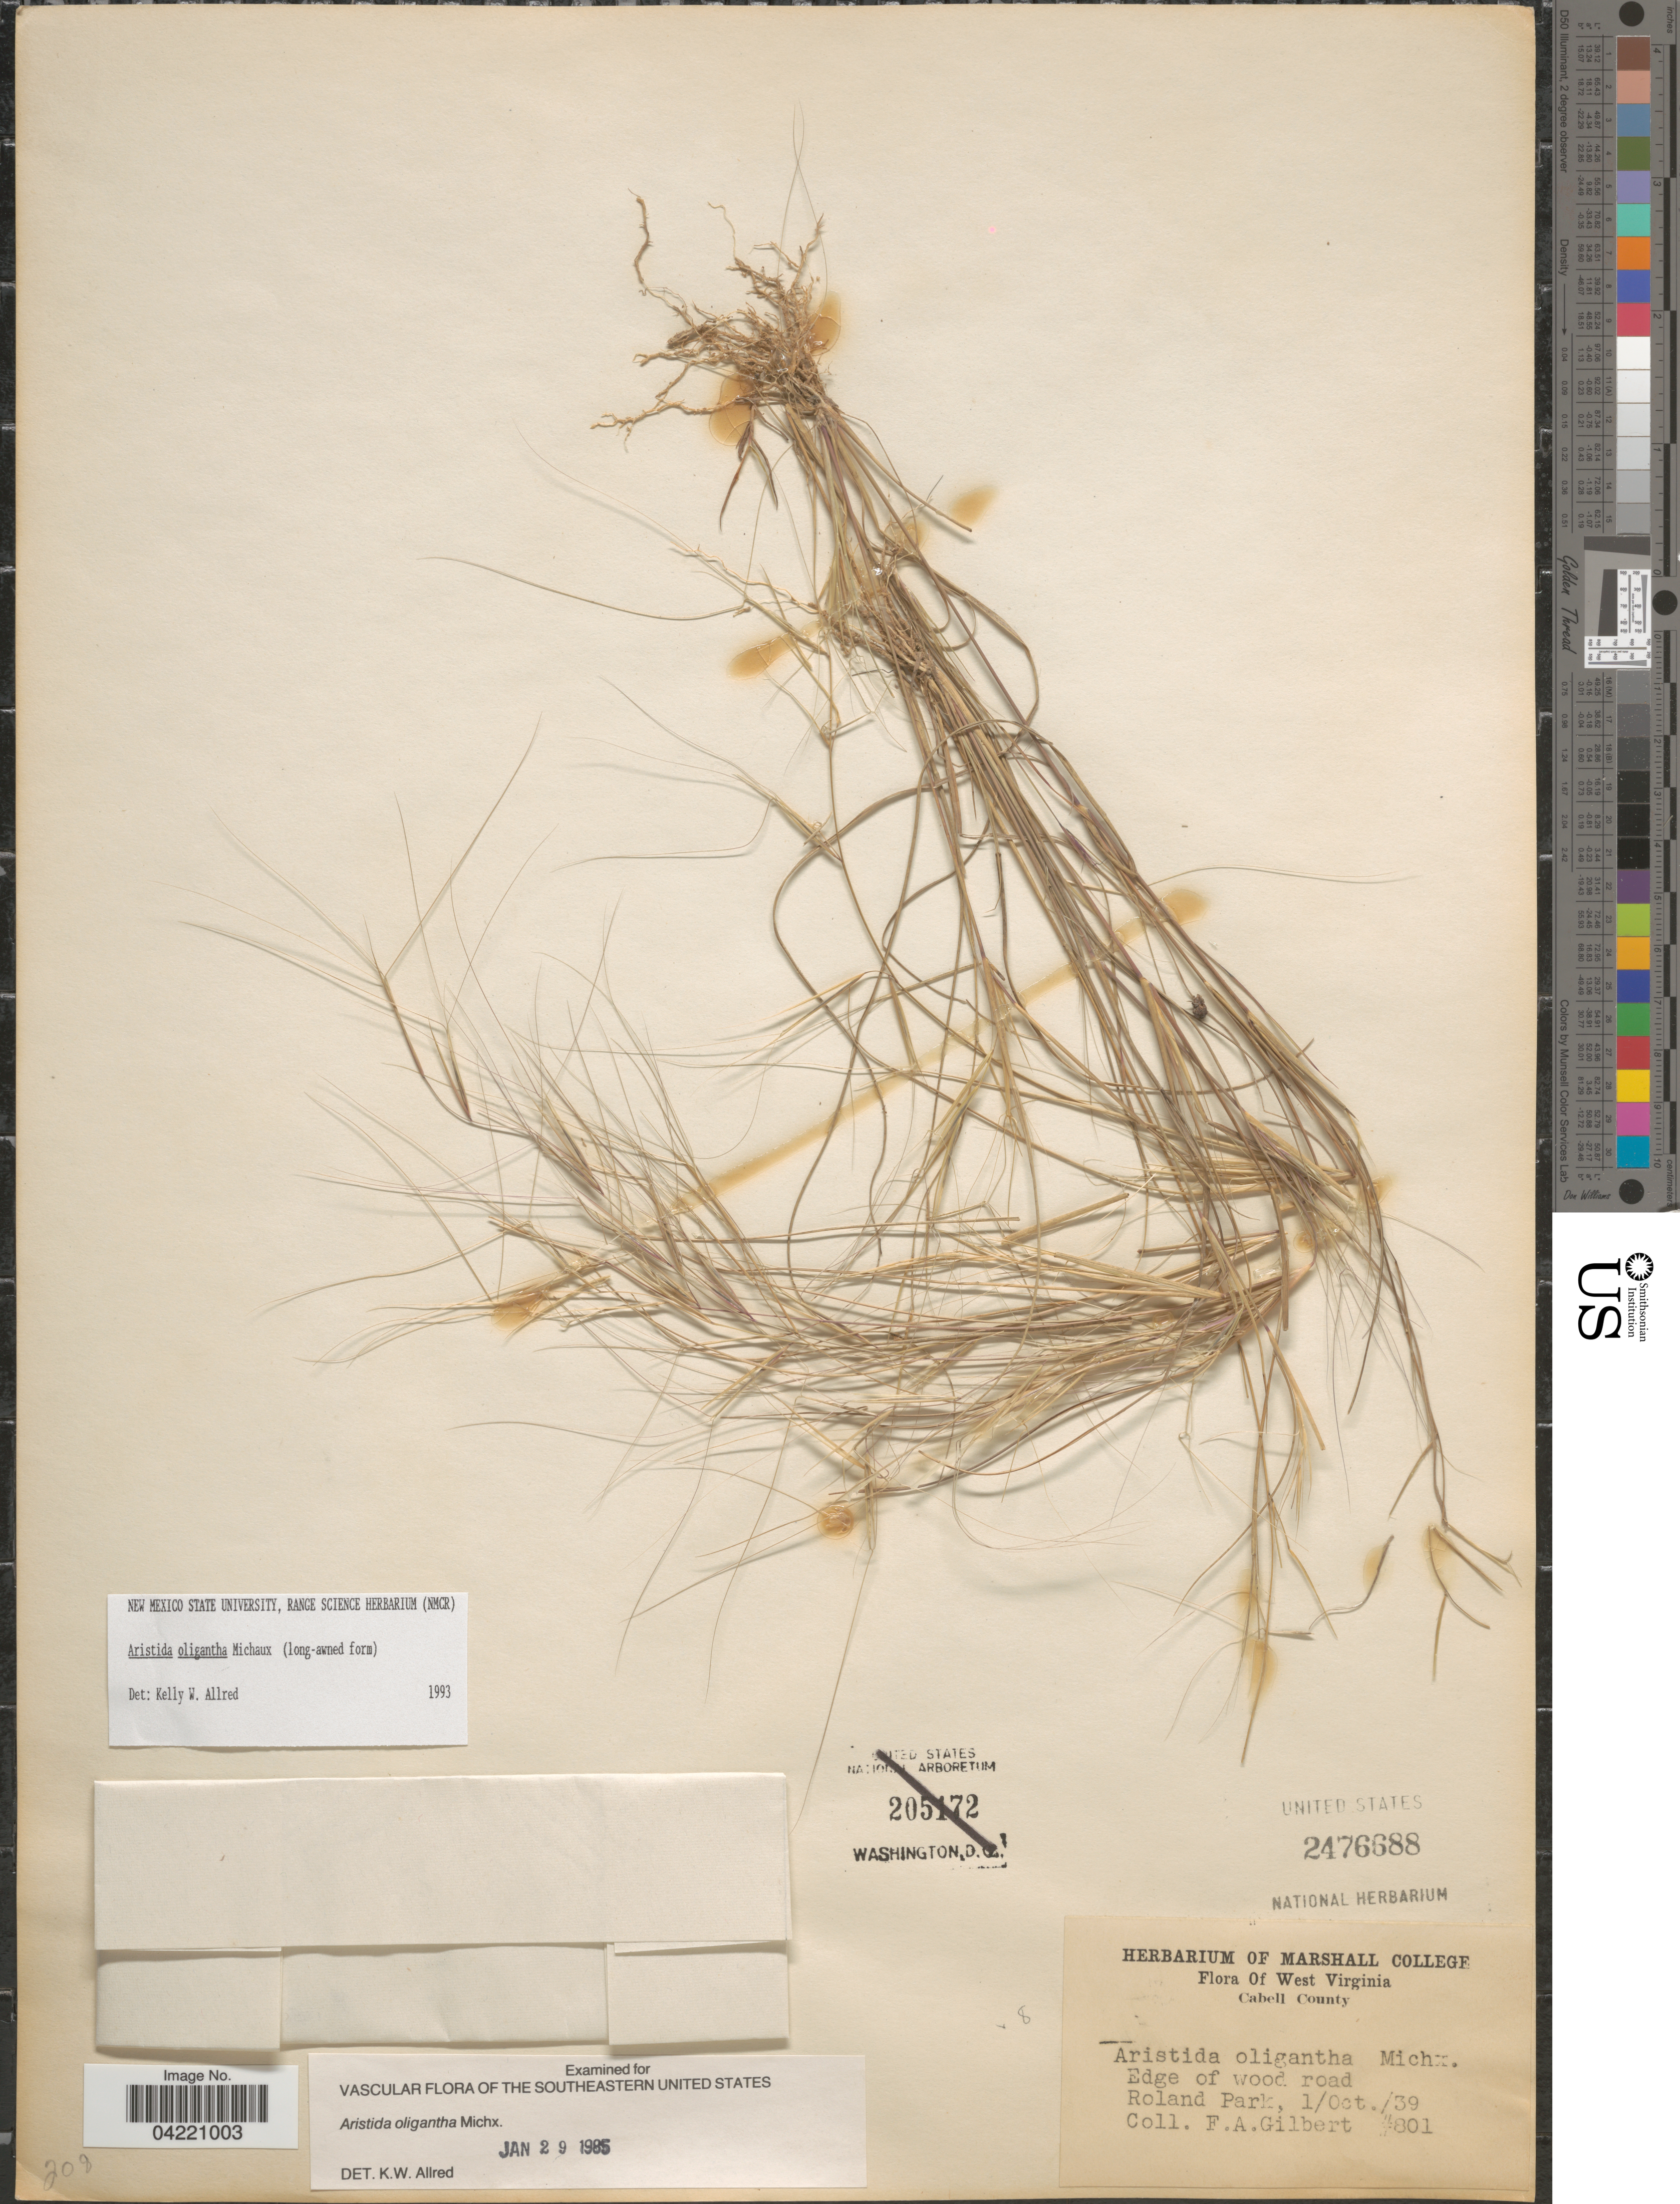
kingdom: Plantae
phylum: Tracheophyta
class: Liliopsida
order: Poales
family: Poaceae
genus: Aristida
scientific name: Aristida oligantha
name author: Michx.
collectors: F. A. Gilbert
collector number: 801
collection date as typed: Transcribed d/m/y: 1/10/39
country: United States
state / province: West Virginia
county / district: Cabell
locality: Cabell County. Edge of wood road Roland Park.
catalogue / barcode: US 2476688